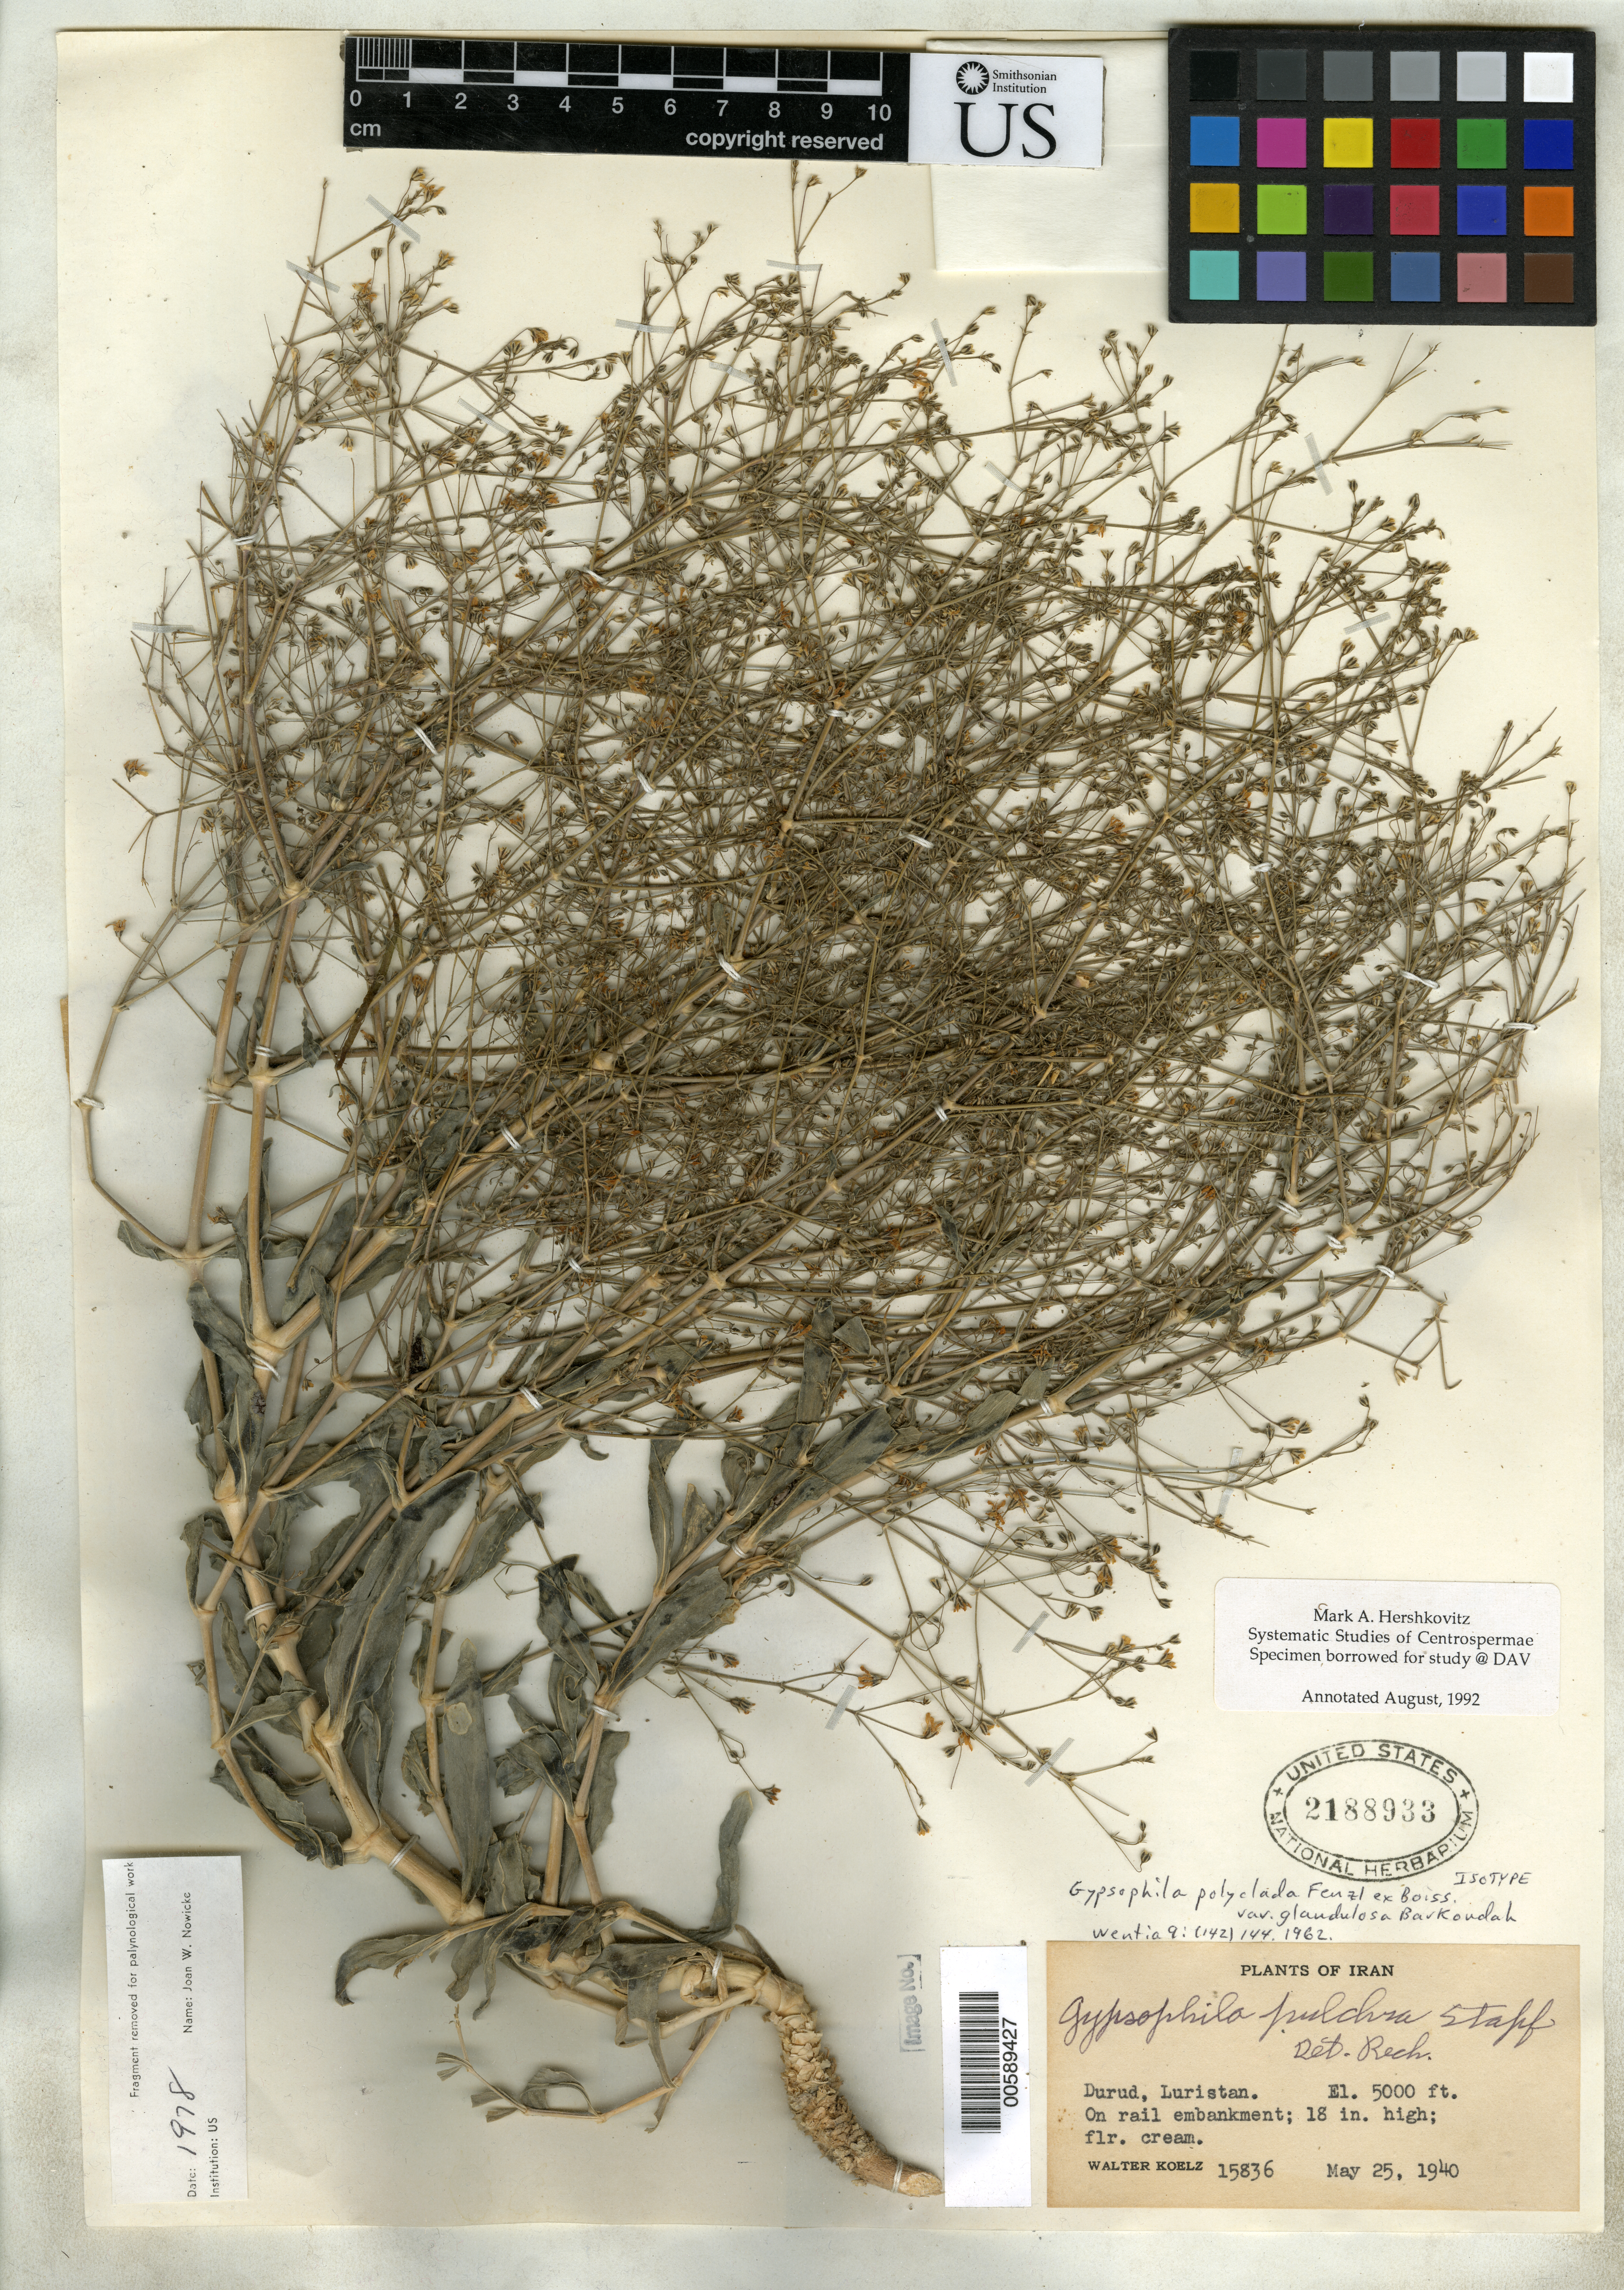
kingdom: Plantae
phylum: Tracheophyta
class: Magnoliopsida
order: Caryophyllales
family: Caryophyllaceae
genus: Gypsophila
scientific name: Gypsophila polyclada var. glandulosa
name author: Barkoudah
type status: Isotype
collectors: W. N. Koelz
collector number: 15836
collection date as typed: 25 May 1940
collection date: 1940-05-25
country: Iran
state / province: Lorestan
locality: Durud, rail embarkment.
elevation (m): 1524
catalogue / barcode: US 2188933